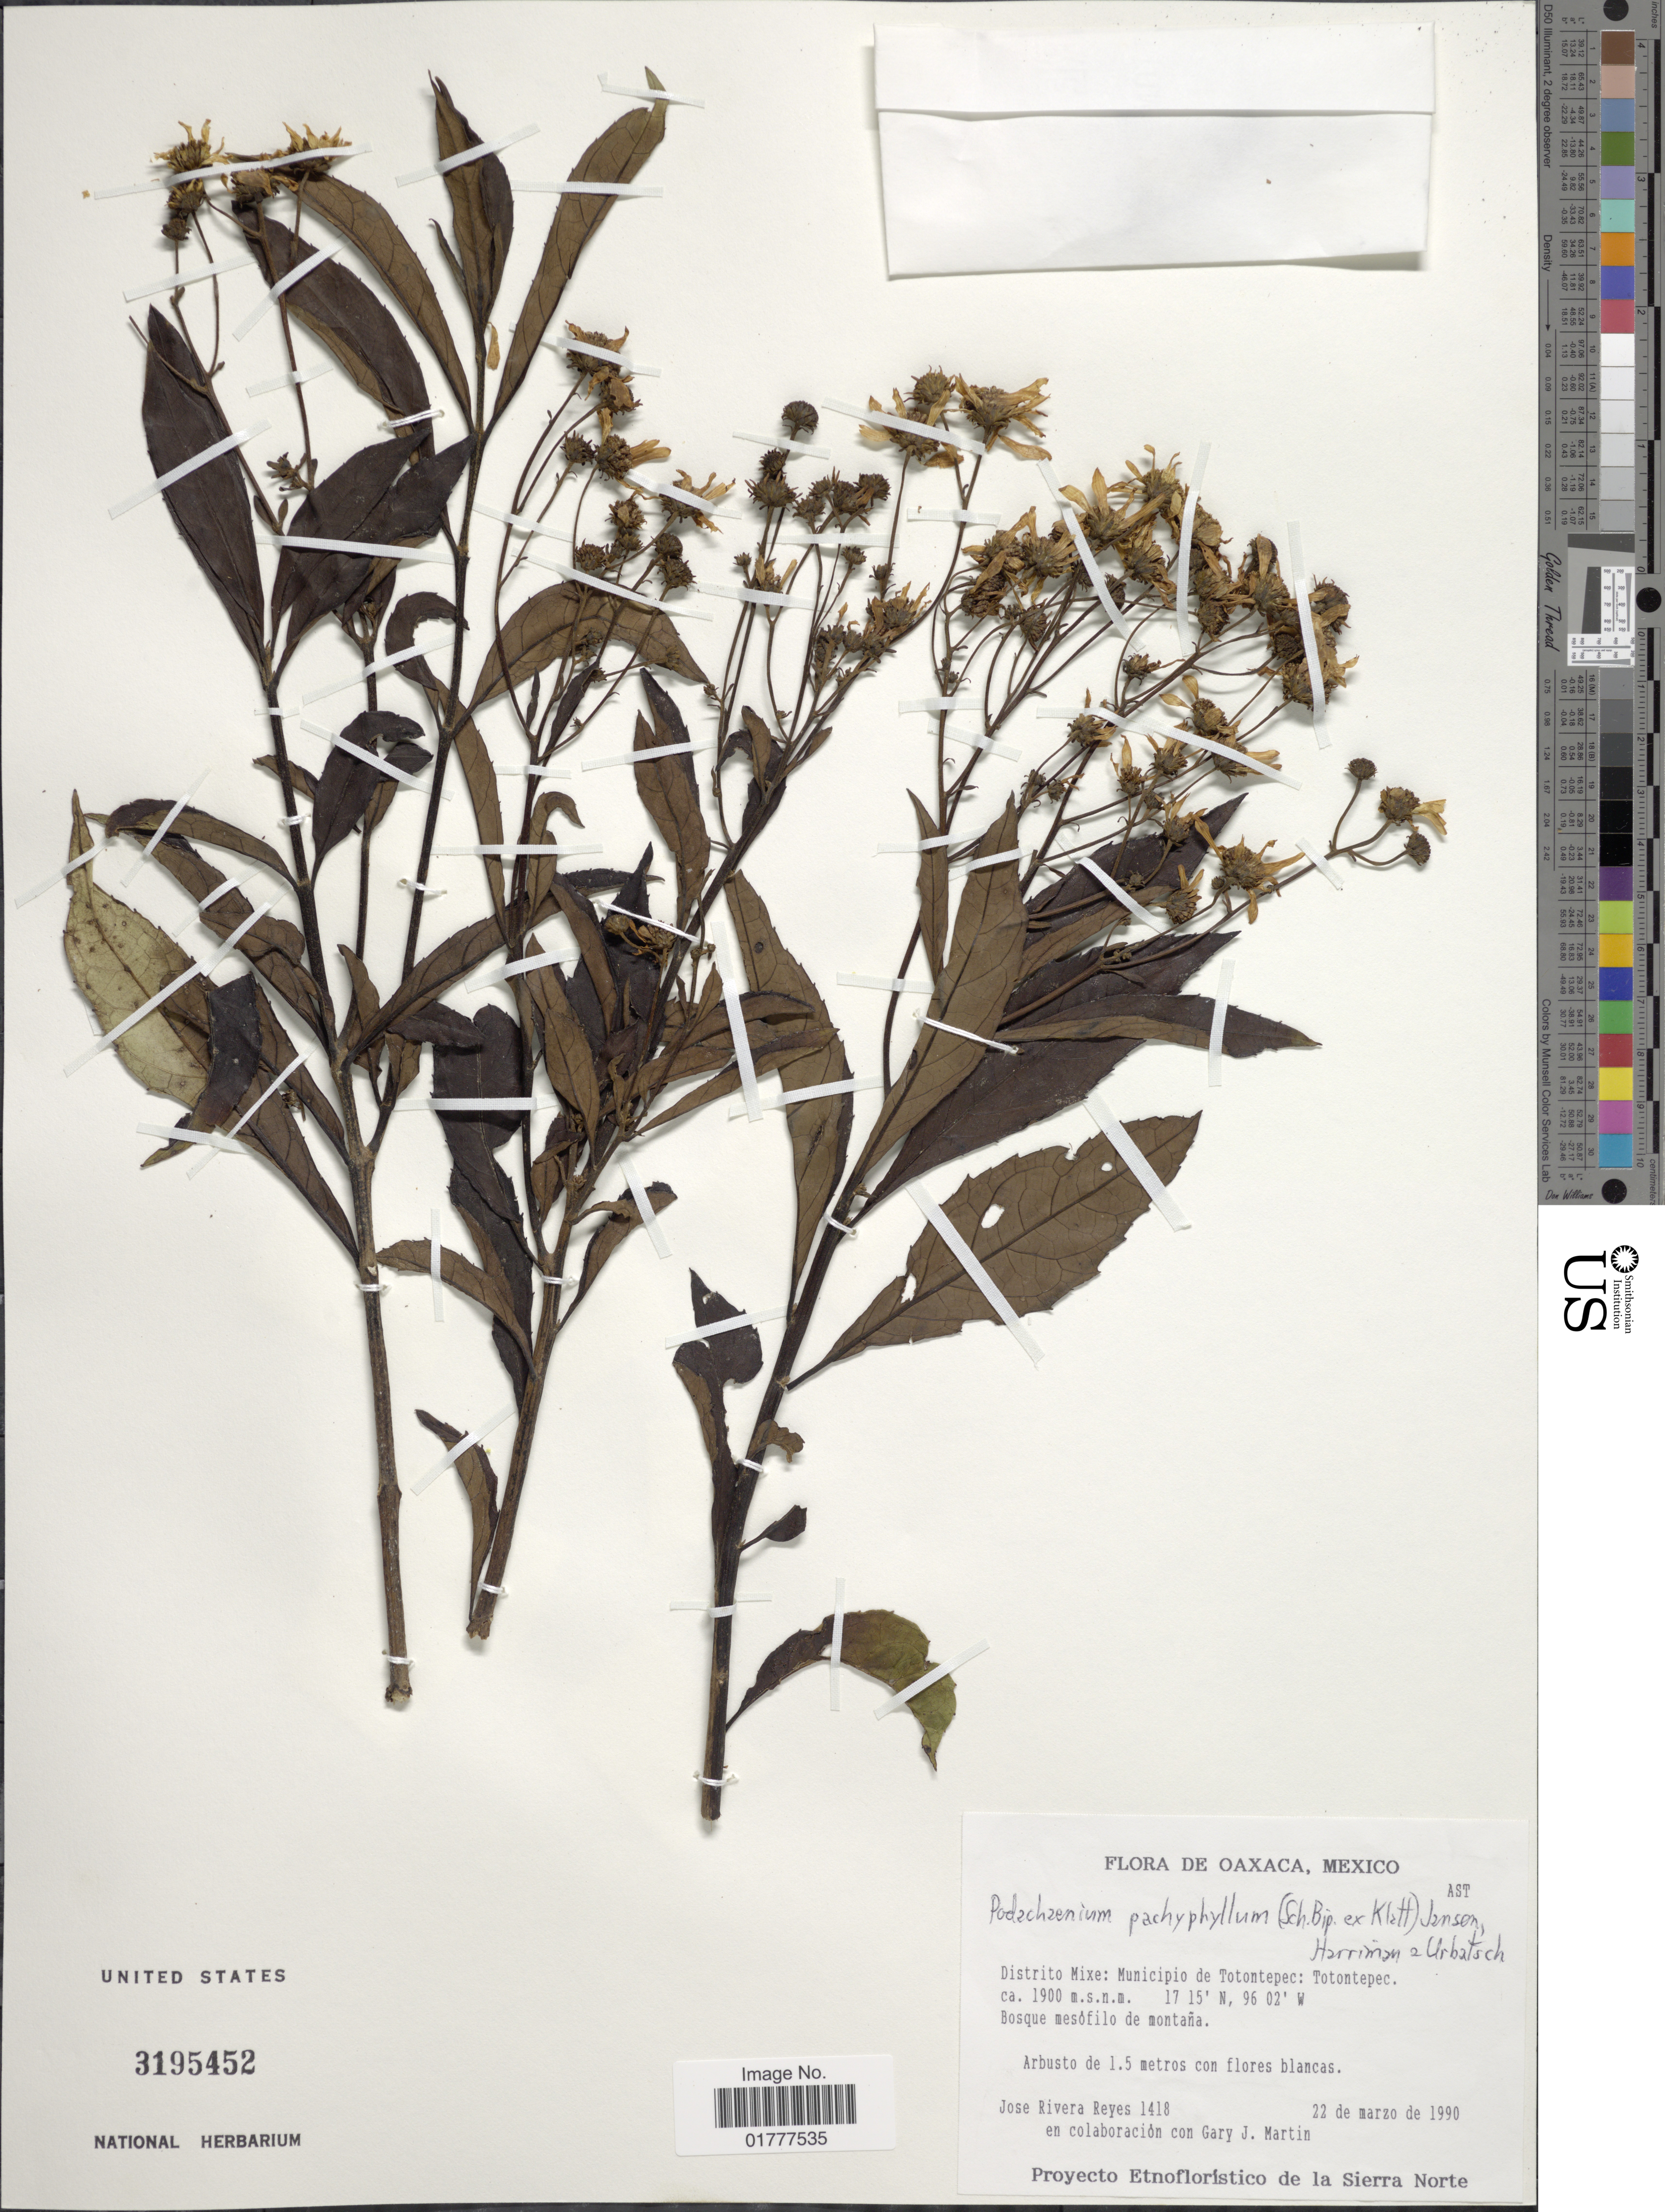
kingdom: Plantae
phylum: Tracheophyta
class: Magnoliopsida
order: Asterales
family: Asteraceae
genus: Podachaenium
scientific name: Podachaenium pachyphyllum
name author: (Sch. Bip. ex Klatt) Jansen et al.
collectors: J. Reyes & G. J. Martin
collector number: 1418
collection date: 1990-03-22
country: Mexico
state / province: Oaxaca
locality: Oaxaca, Mexico.Distrito Mixe: Municipio de Totontepec: Totontepec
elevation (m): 1900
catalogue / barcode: US 3195452